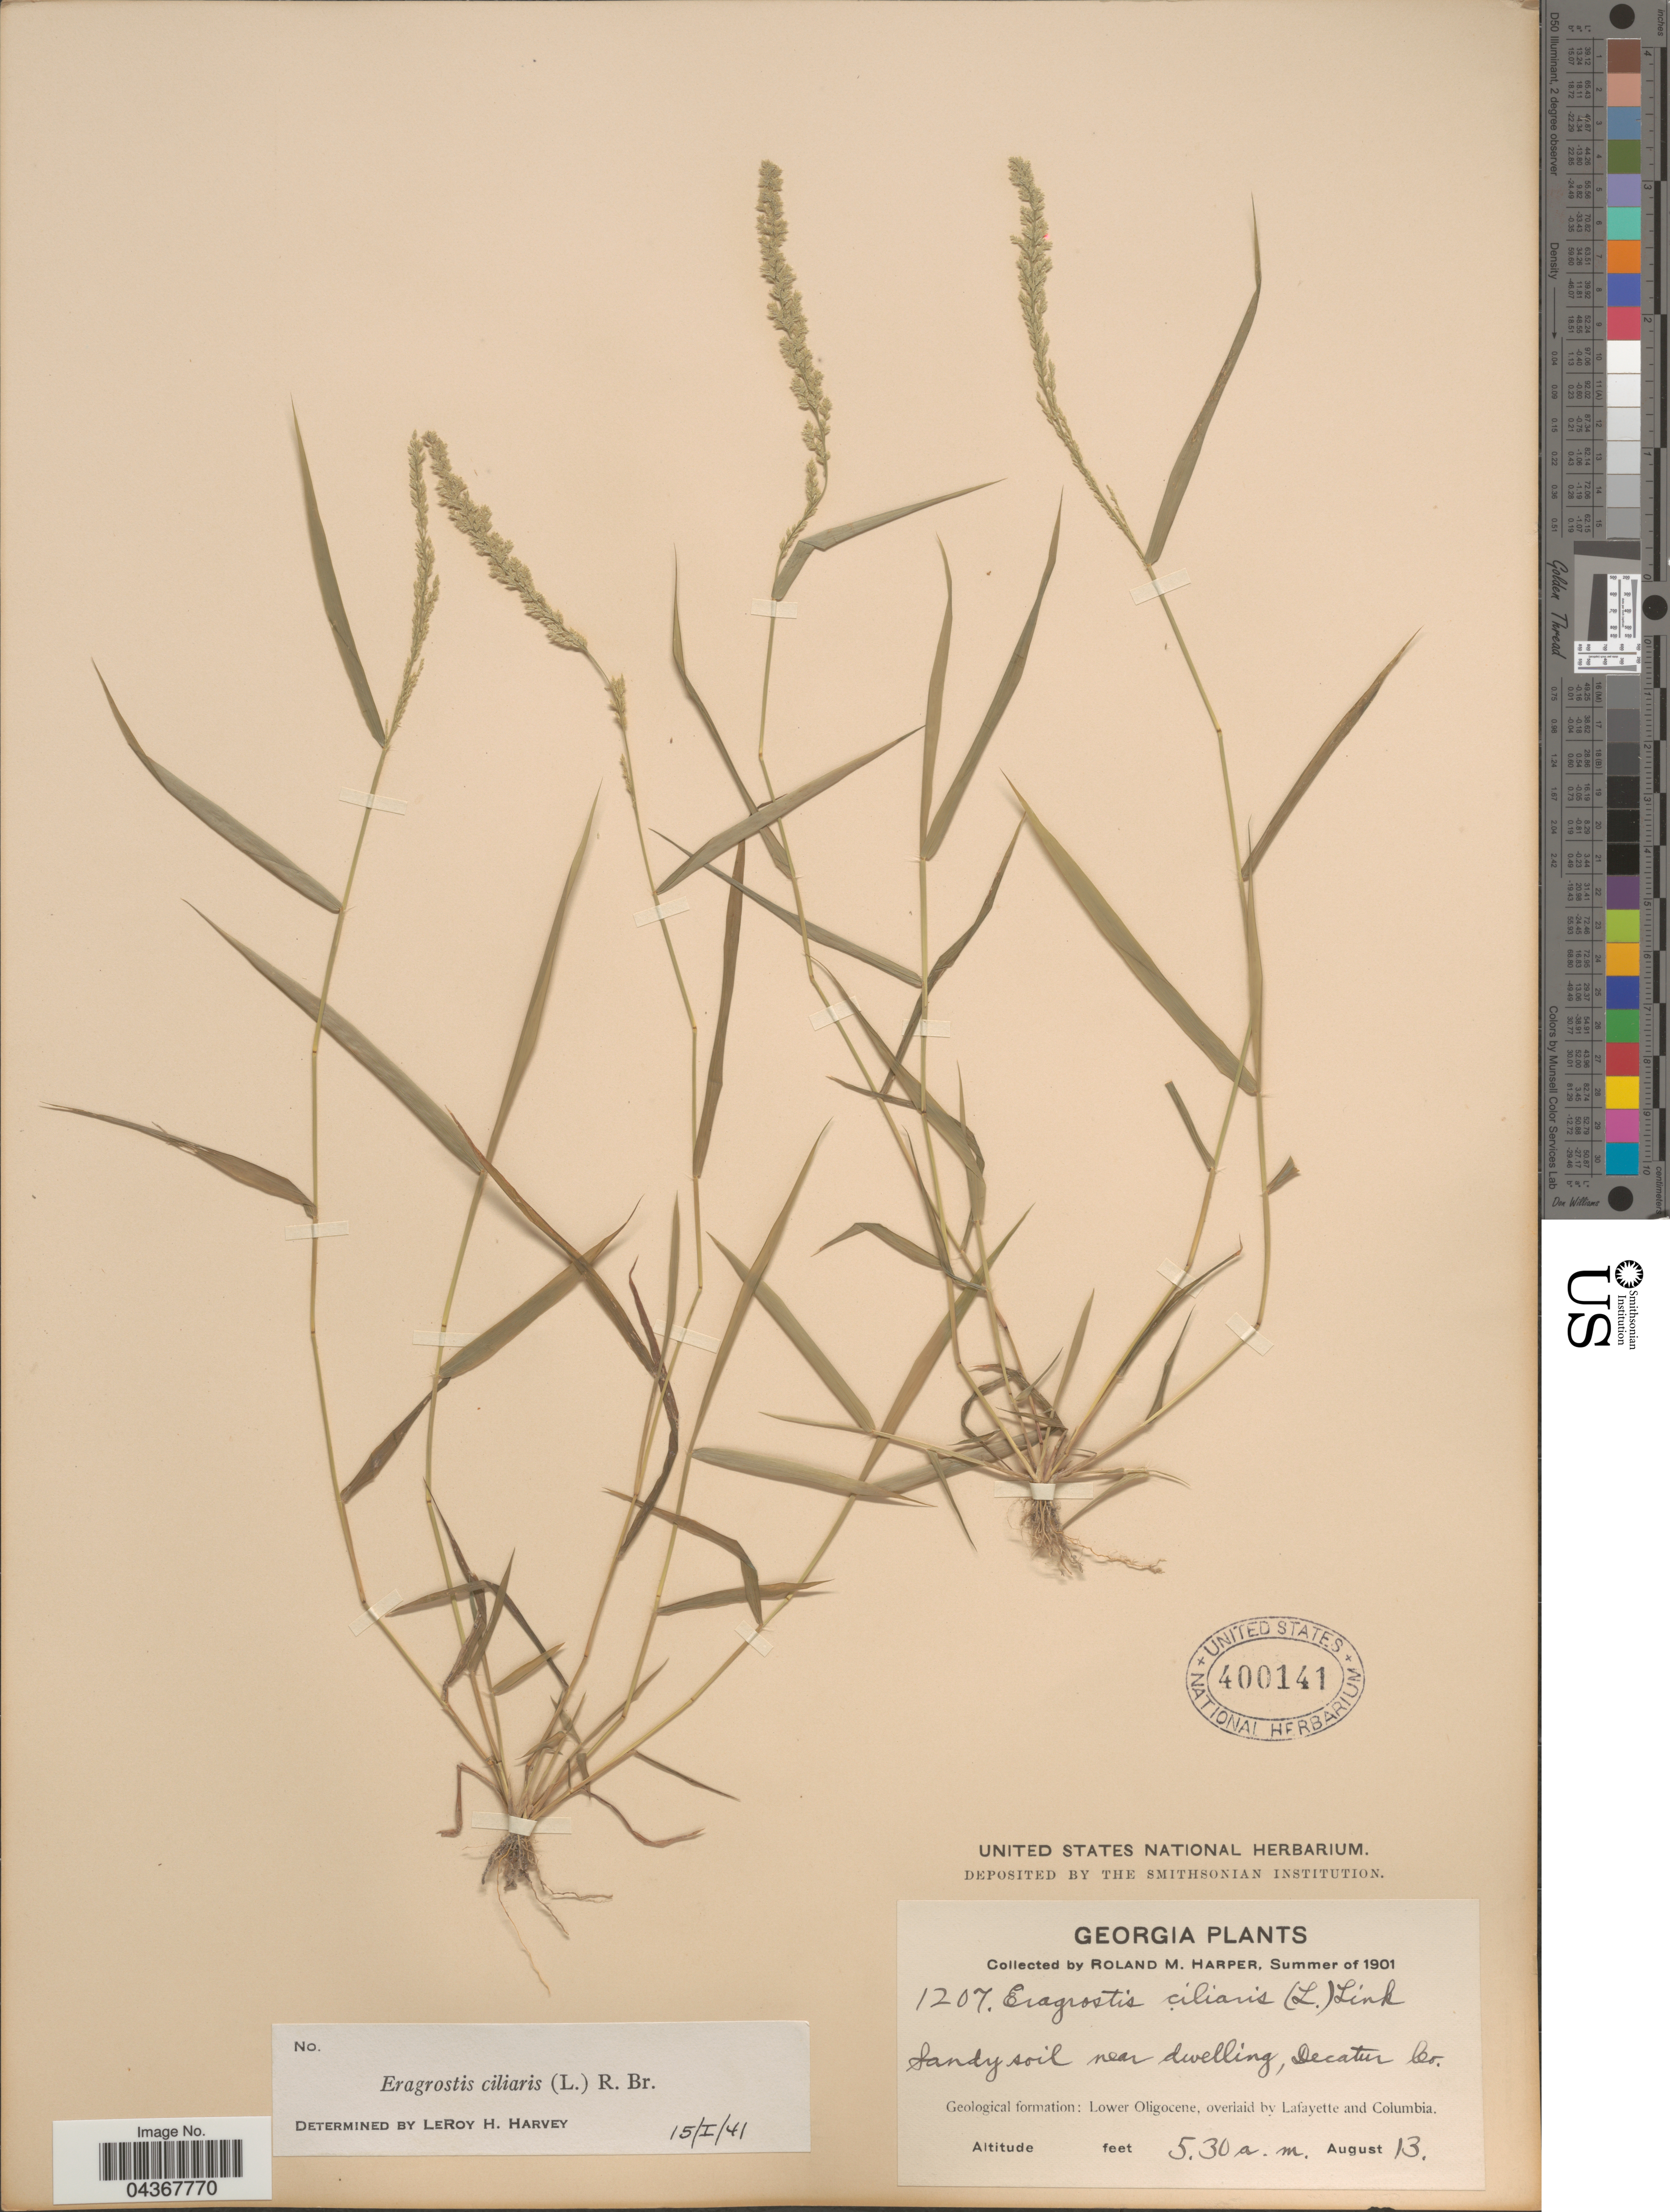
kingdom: Plantae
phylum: Tracheophyta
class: Liliopsida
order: Poales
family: Poaceae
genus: Eragrostis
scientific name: Eragrostis ciliaris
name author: (L.) R. Br.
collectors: R. M. Harper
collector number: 1207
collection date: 1901-08-13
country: United States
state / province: Georgia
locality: Decatur Co. Geological formation: Lower Oligocene, overlaid by Lafayette and Columbia.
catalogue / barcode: US 400141